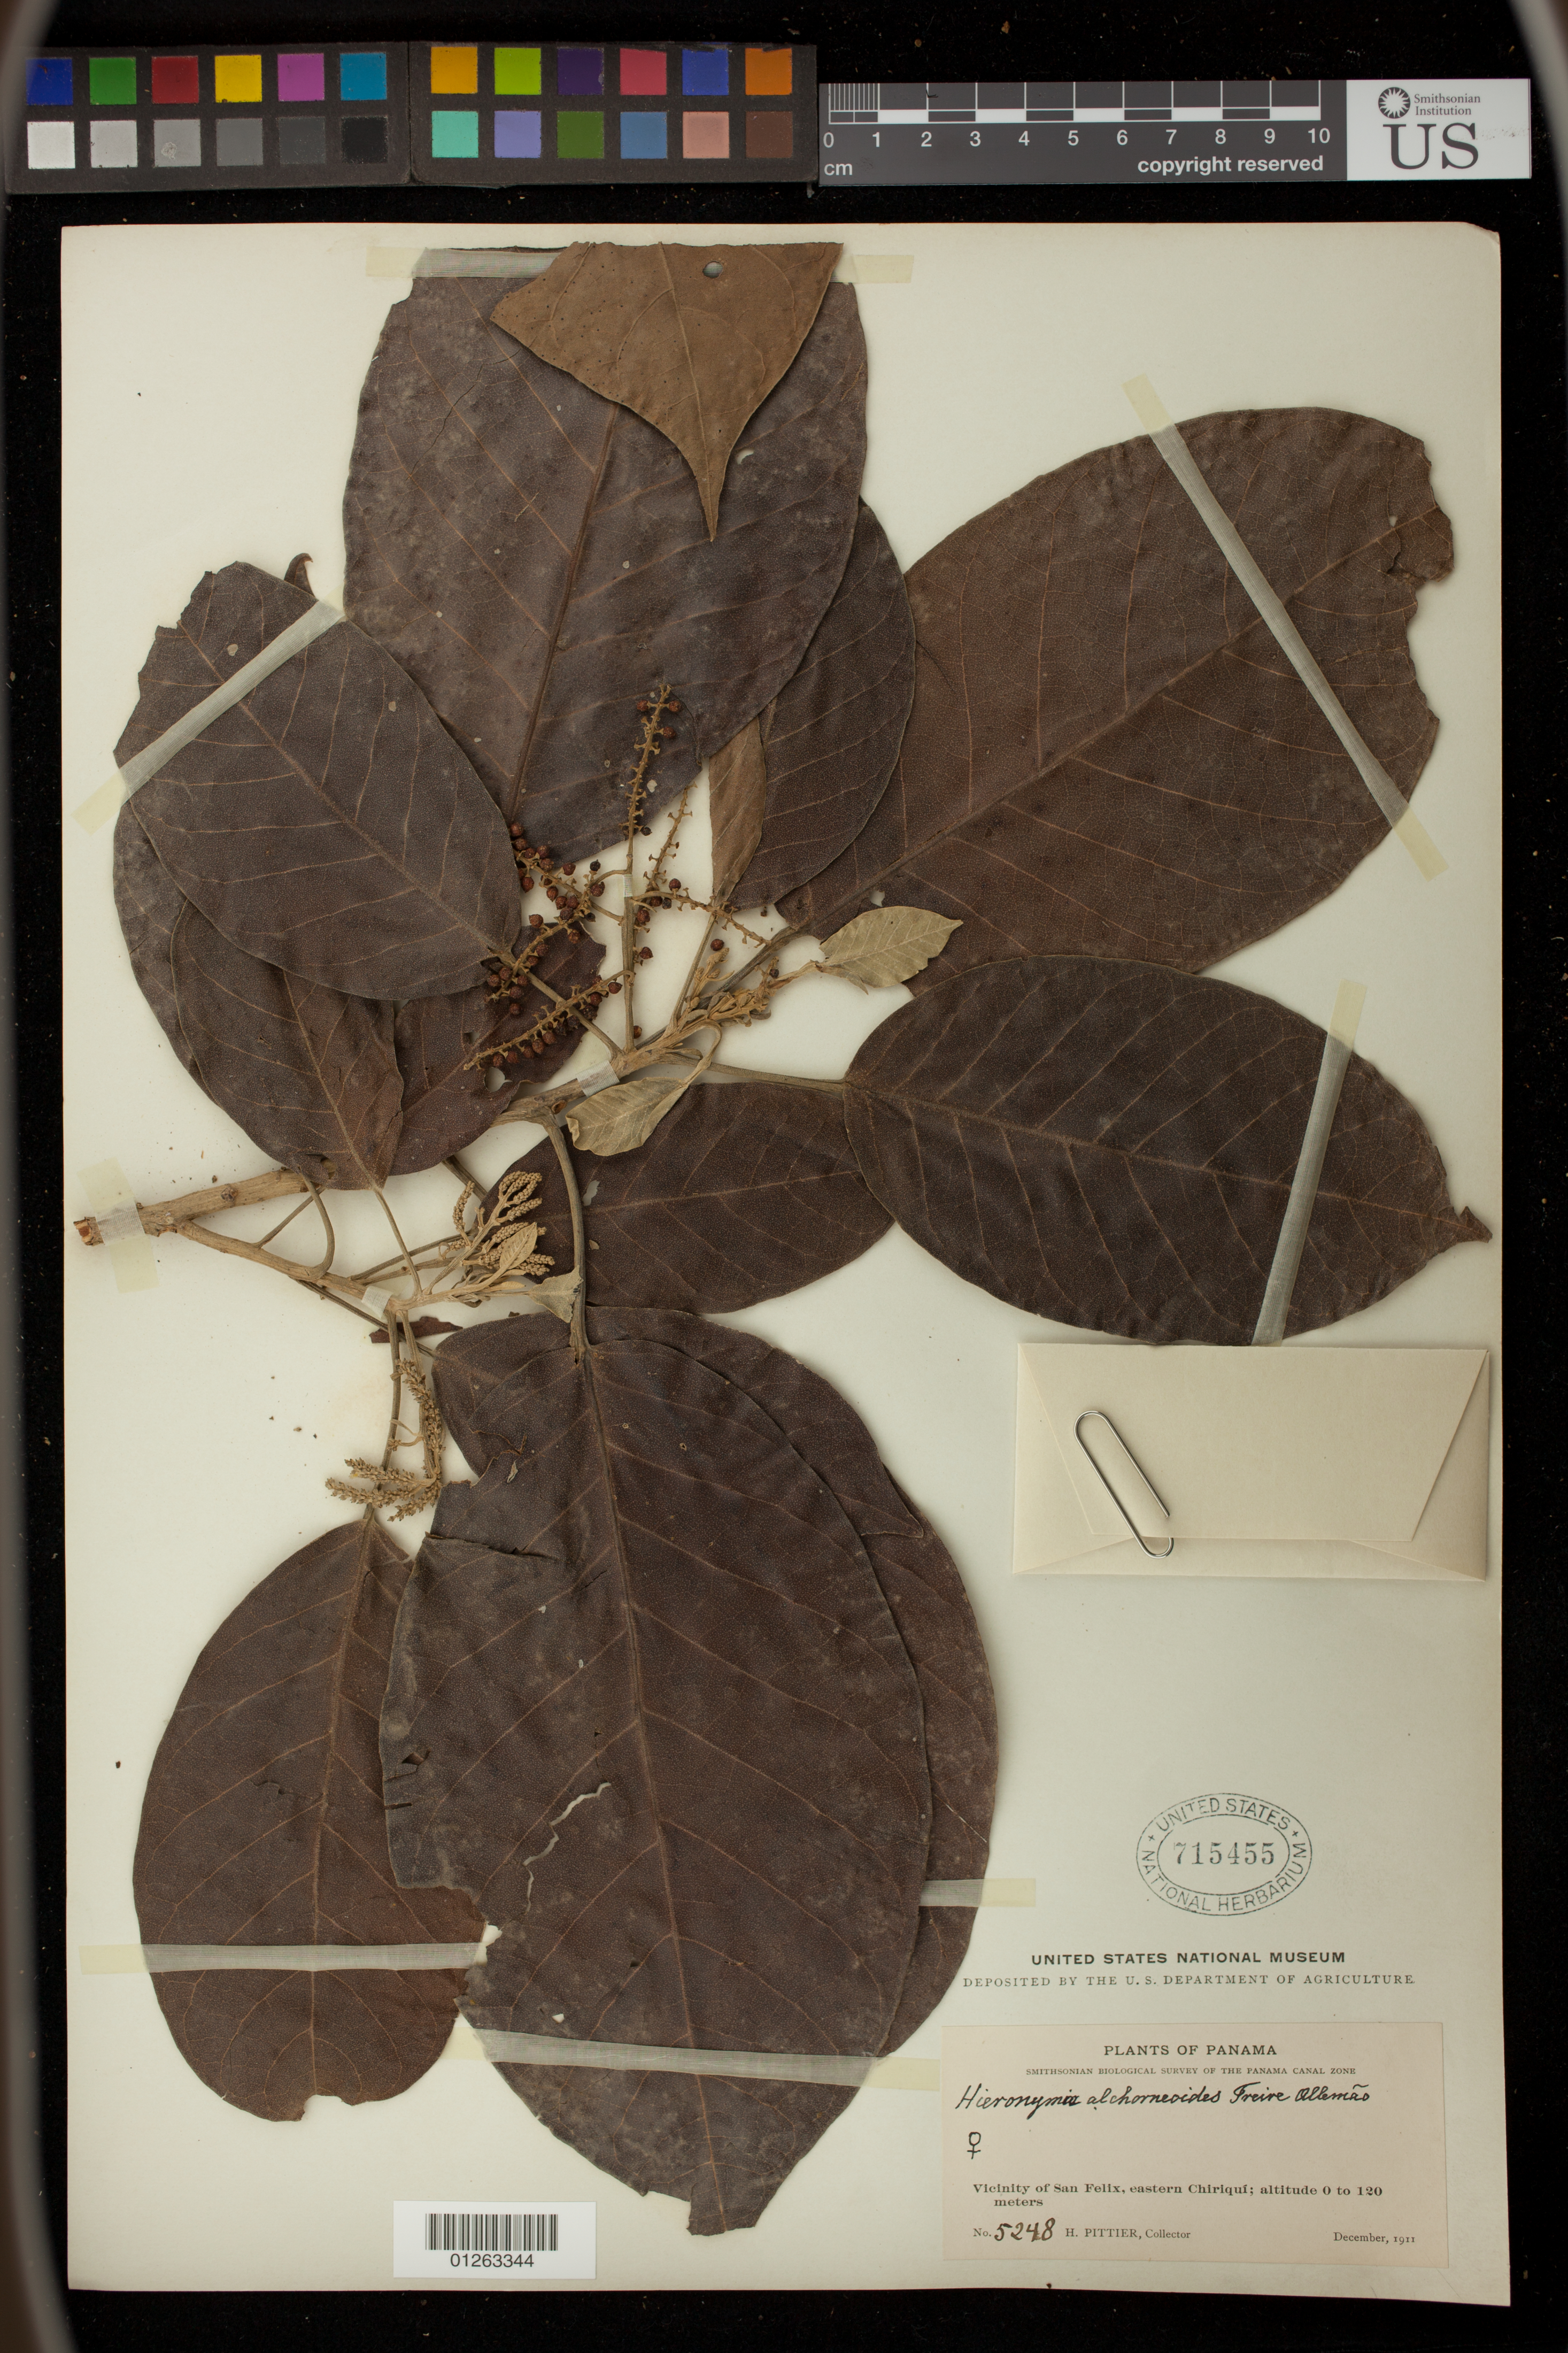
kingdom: Plantae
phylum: Tracheophyta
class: Magnoliopsida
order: Malpighiales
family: Phyllanthaceae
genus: Hieronyma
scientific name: Hieronyma alchorneoides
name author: Allemão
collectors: H. F. Pittier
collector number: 5248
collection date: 1911-12-01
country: Panama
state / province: Chiriquí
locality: Vicinity of San Felix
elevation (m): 0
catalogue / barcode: US 715455